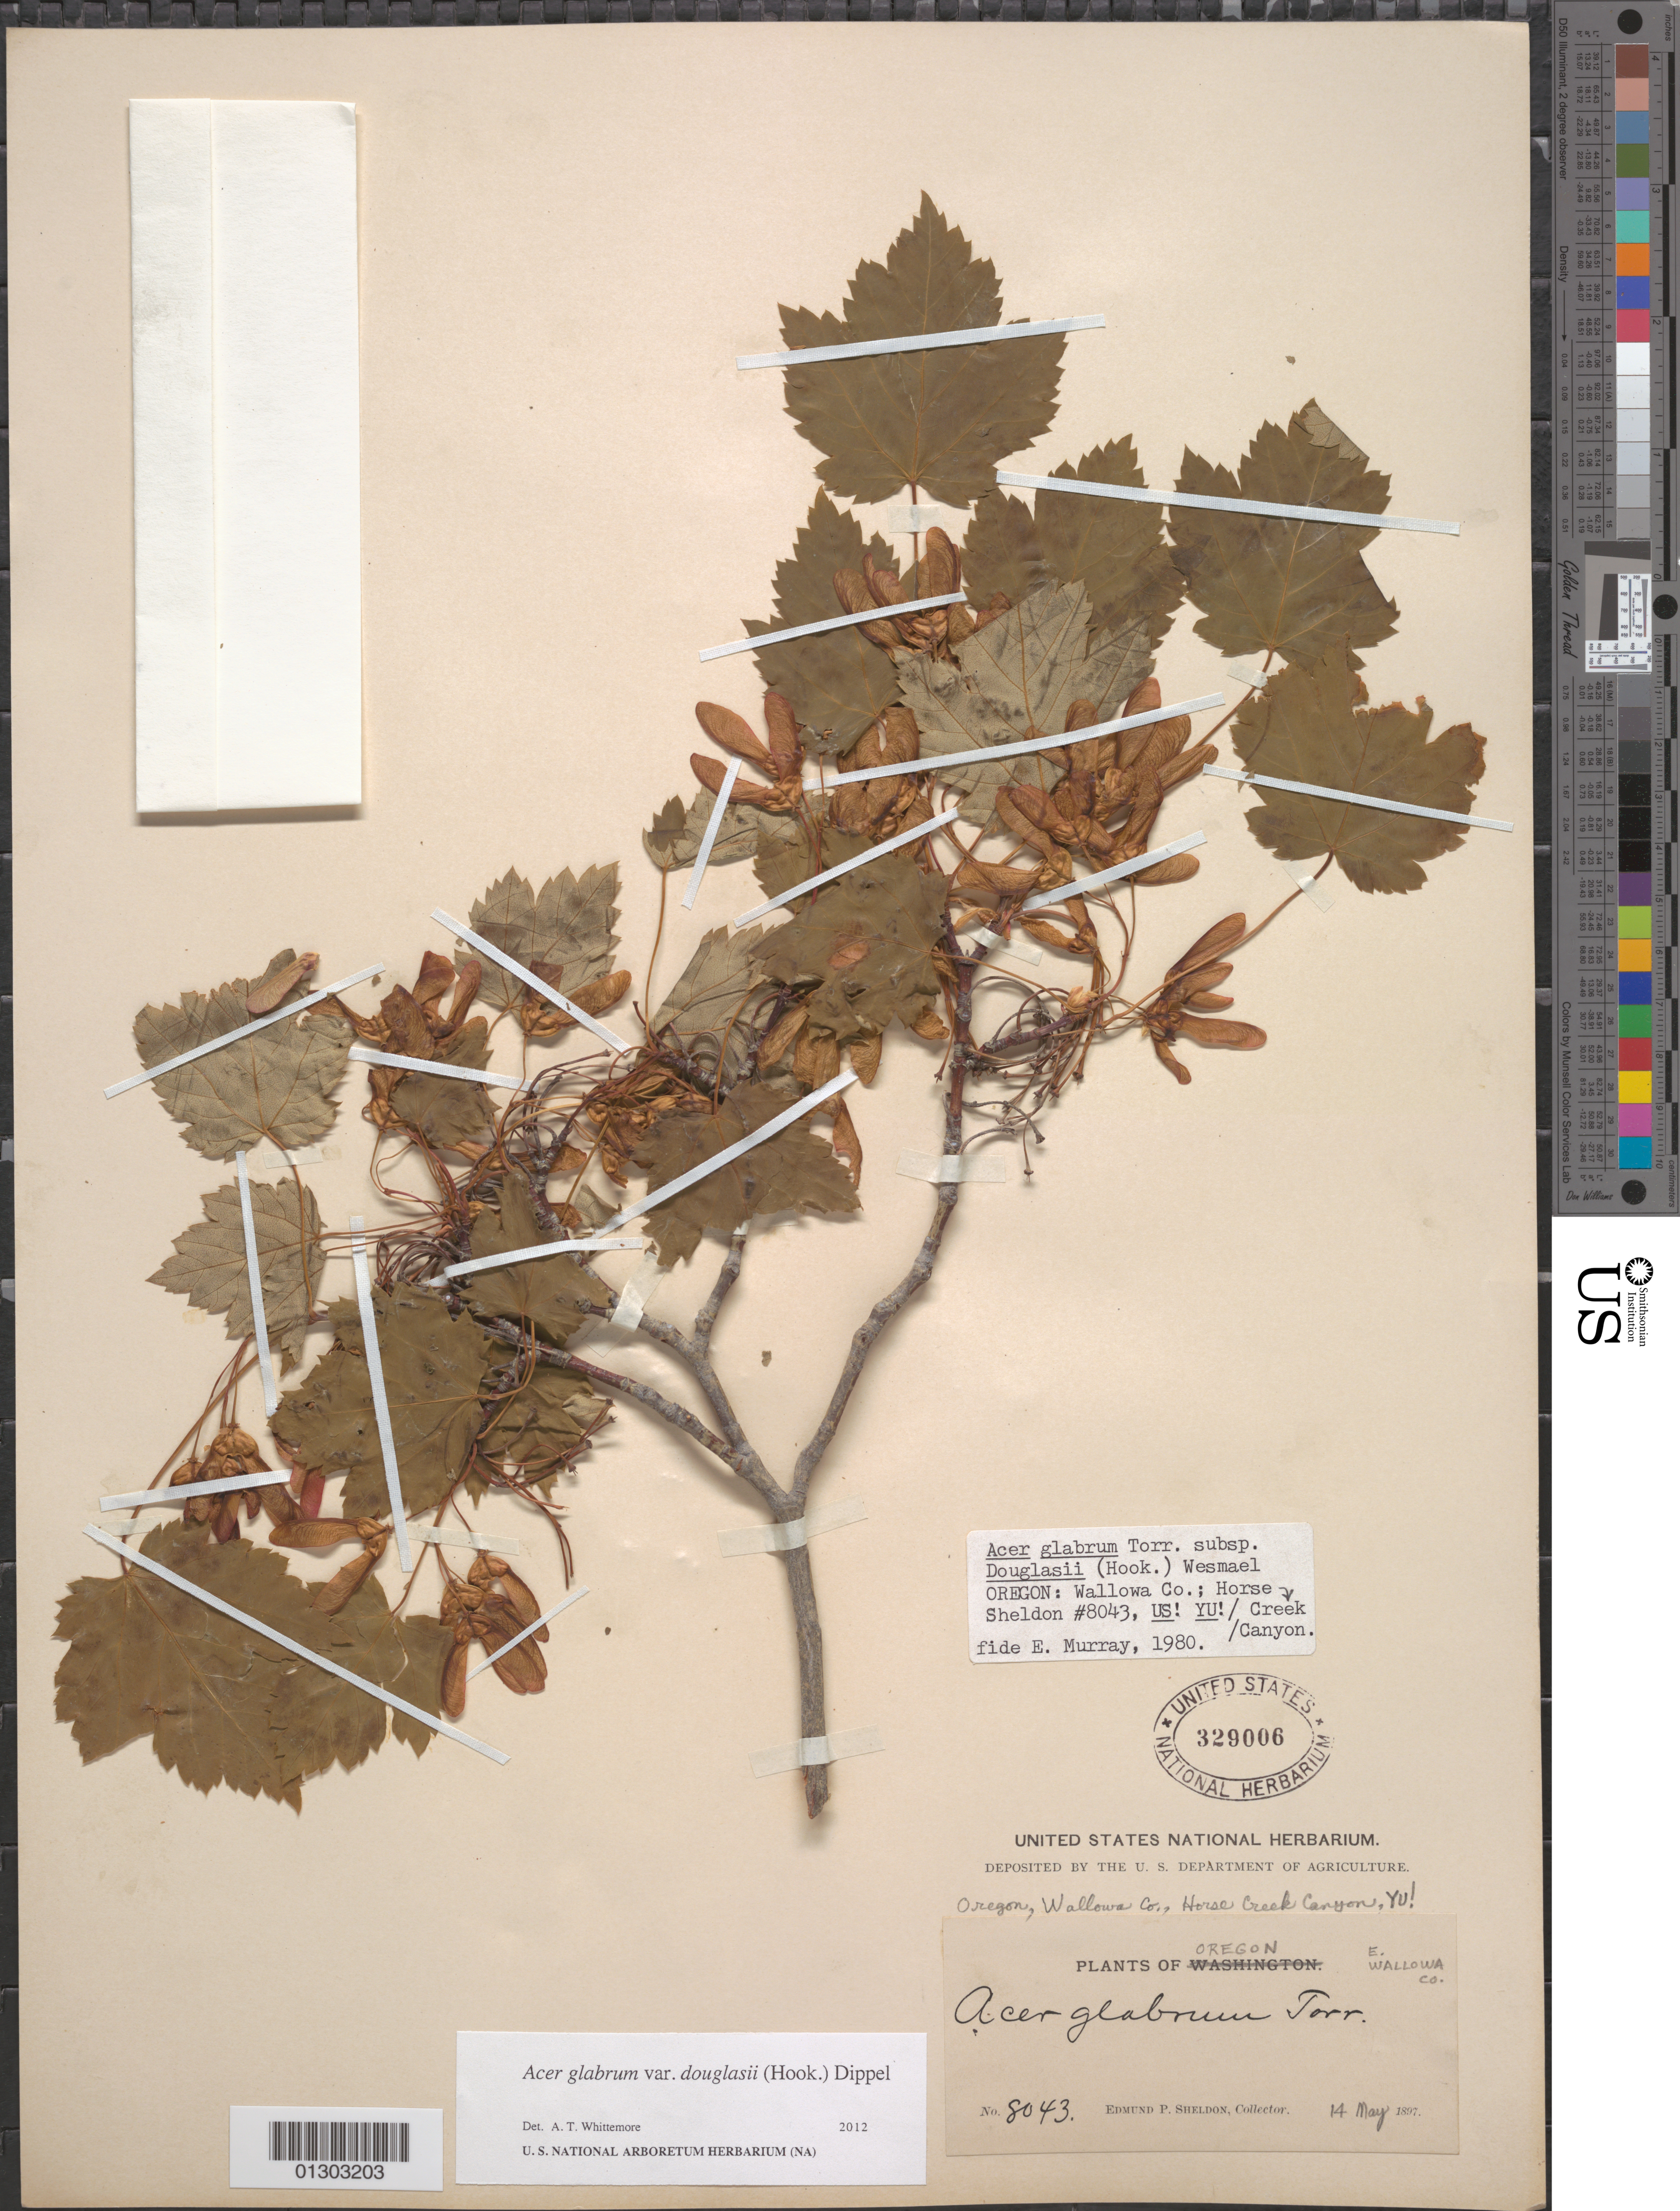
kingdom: Plantae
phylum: Tracheophyta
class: Magnoliopsida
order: Sapindales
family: Sapindaceae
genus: Acer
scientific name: Acer glabrum var. douglasii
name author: (Hook.) Dippel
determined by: Whittemore, A. T.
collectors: E. P. Sheldon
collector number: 8043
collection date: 1897-05-14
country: United States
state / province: Oregon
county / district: Wallowa County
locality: Horse Creek Canyon.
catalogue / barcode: US 329006